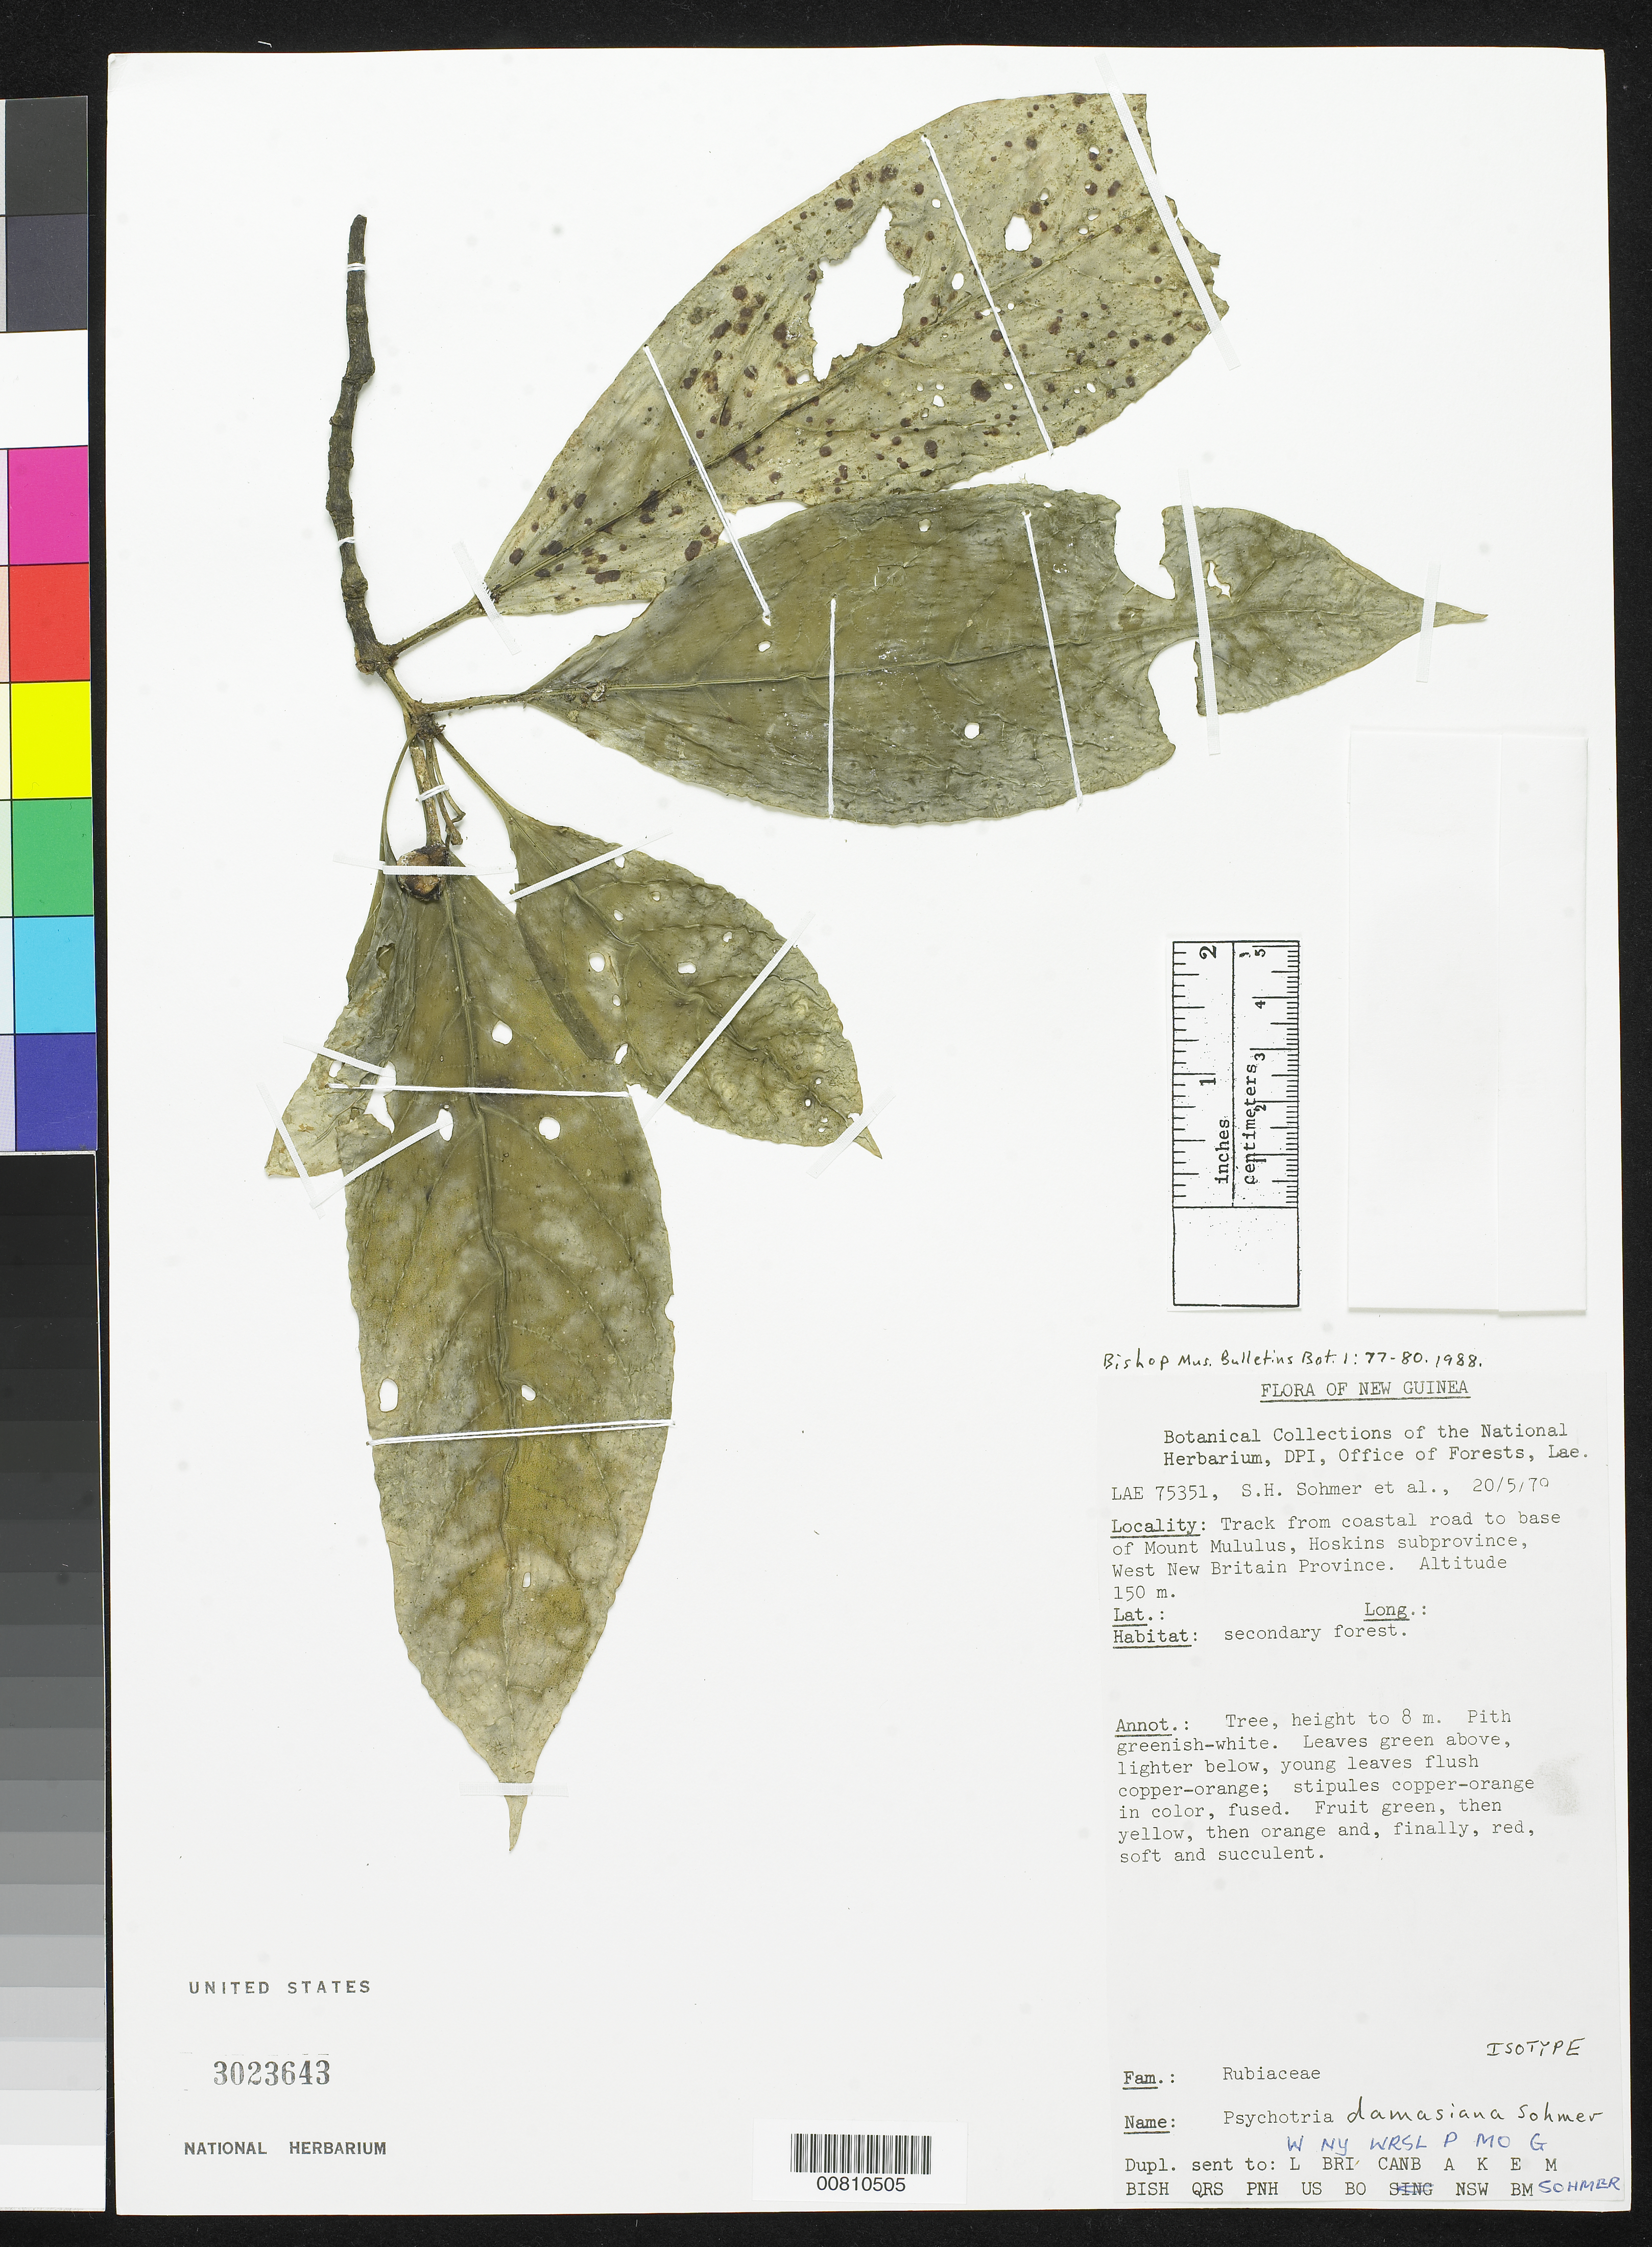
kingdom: Plantae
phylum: Tracheophyta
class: Magnoliopsida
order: Gentianales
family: Rubiaceae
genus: Psychotria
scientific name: Psychotria damasiana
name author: Sohmer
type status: Isotype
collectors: S. H. Sohmer & et al.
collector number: LAE 75351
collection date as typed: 20 May 1979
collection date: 1979-05-20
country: Papua New Guinea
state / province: West New Britain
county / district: Hoskins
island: New Britain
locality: Track from coastal road to base of Mount Mululus, Hoskins subprovince, West New Britain Province.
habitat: Secondary forest.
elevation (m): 150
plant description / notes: Holotype at LAE.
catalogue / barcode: US 3023643